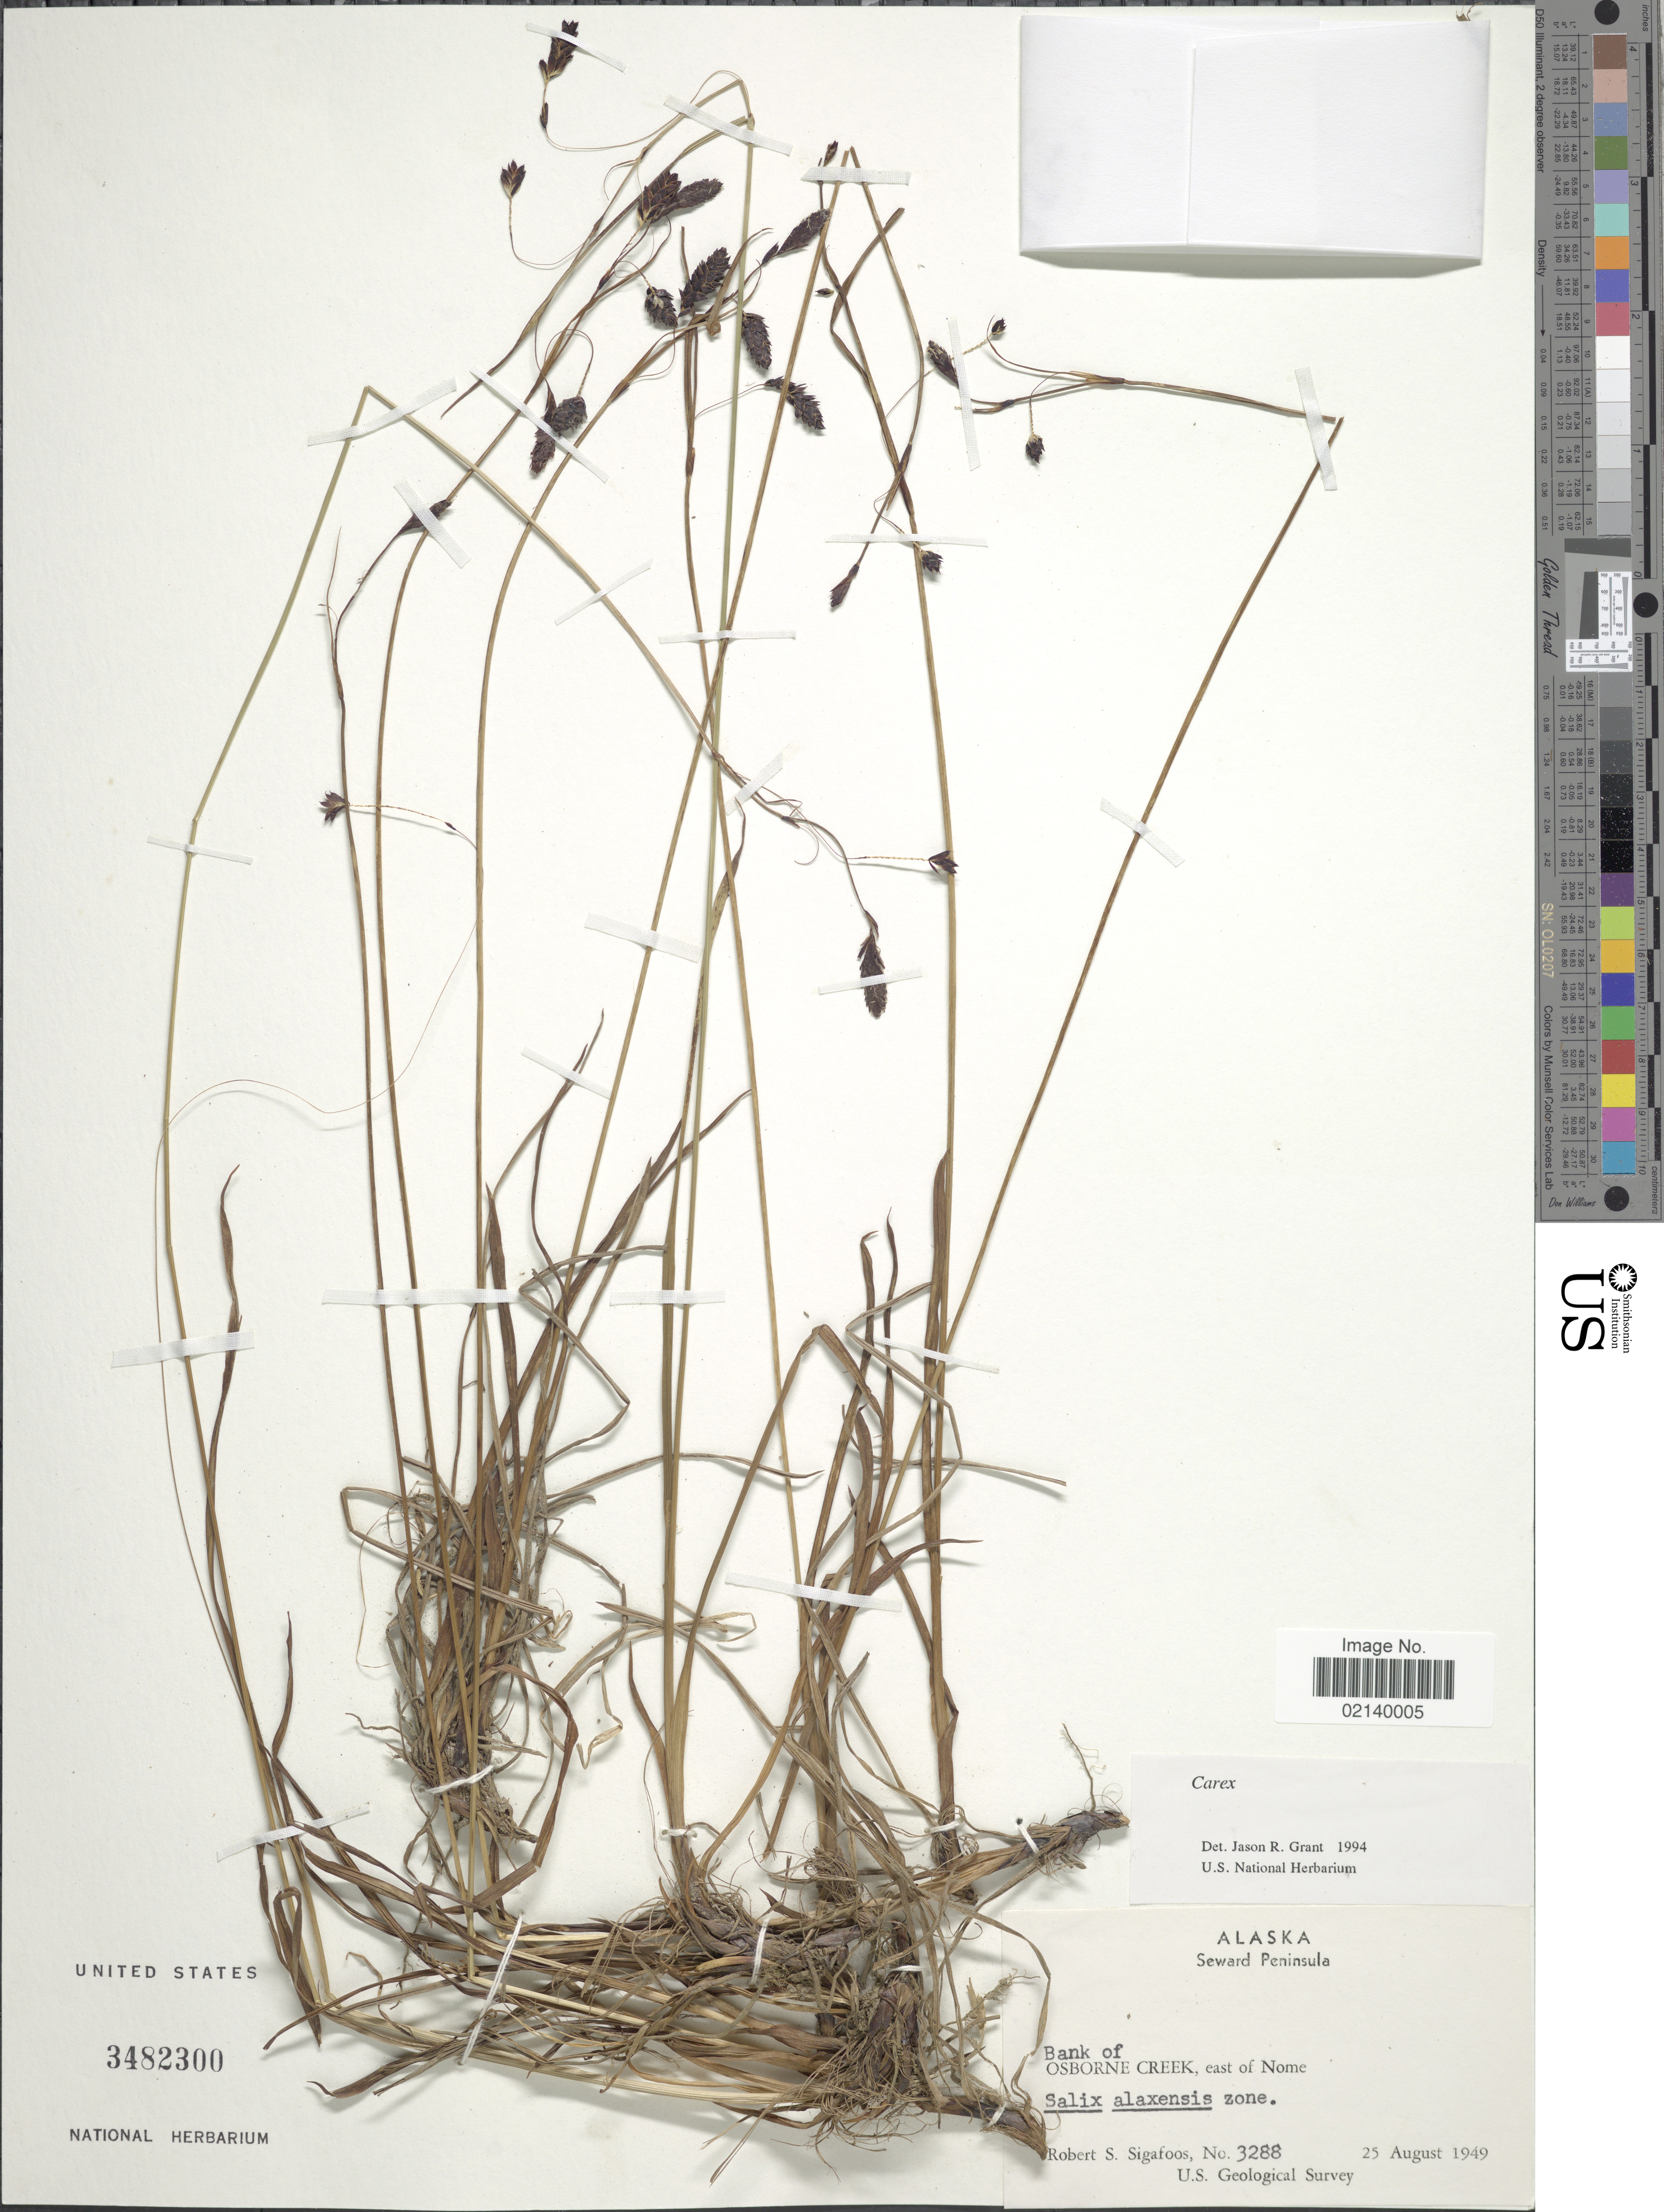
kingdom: Plantae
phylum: Tracheophyta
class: Liliopsida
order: Poales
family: Cyperaceae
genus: Carex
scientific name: Carex sp.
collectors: R. Sigafoos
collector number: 3288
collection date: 1949-08-25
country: United States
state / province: Alaska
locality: Seward Peninsula, bank of Osborne Creek, east of Nome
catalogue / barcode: US 3482300